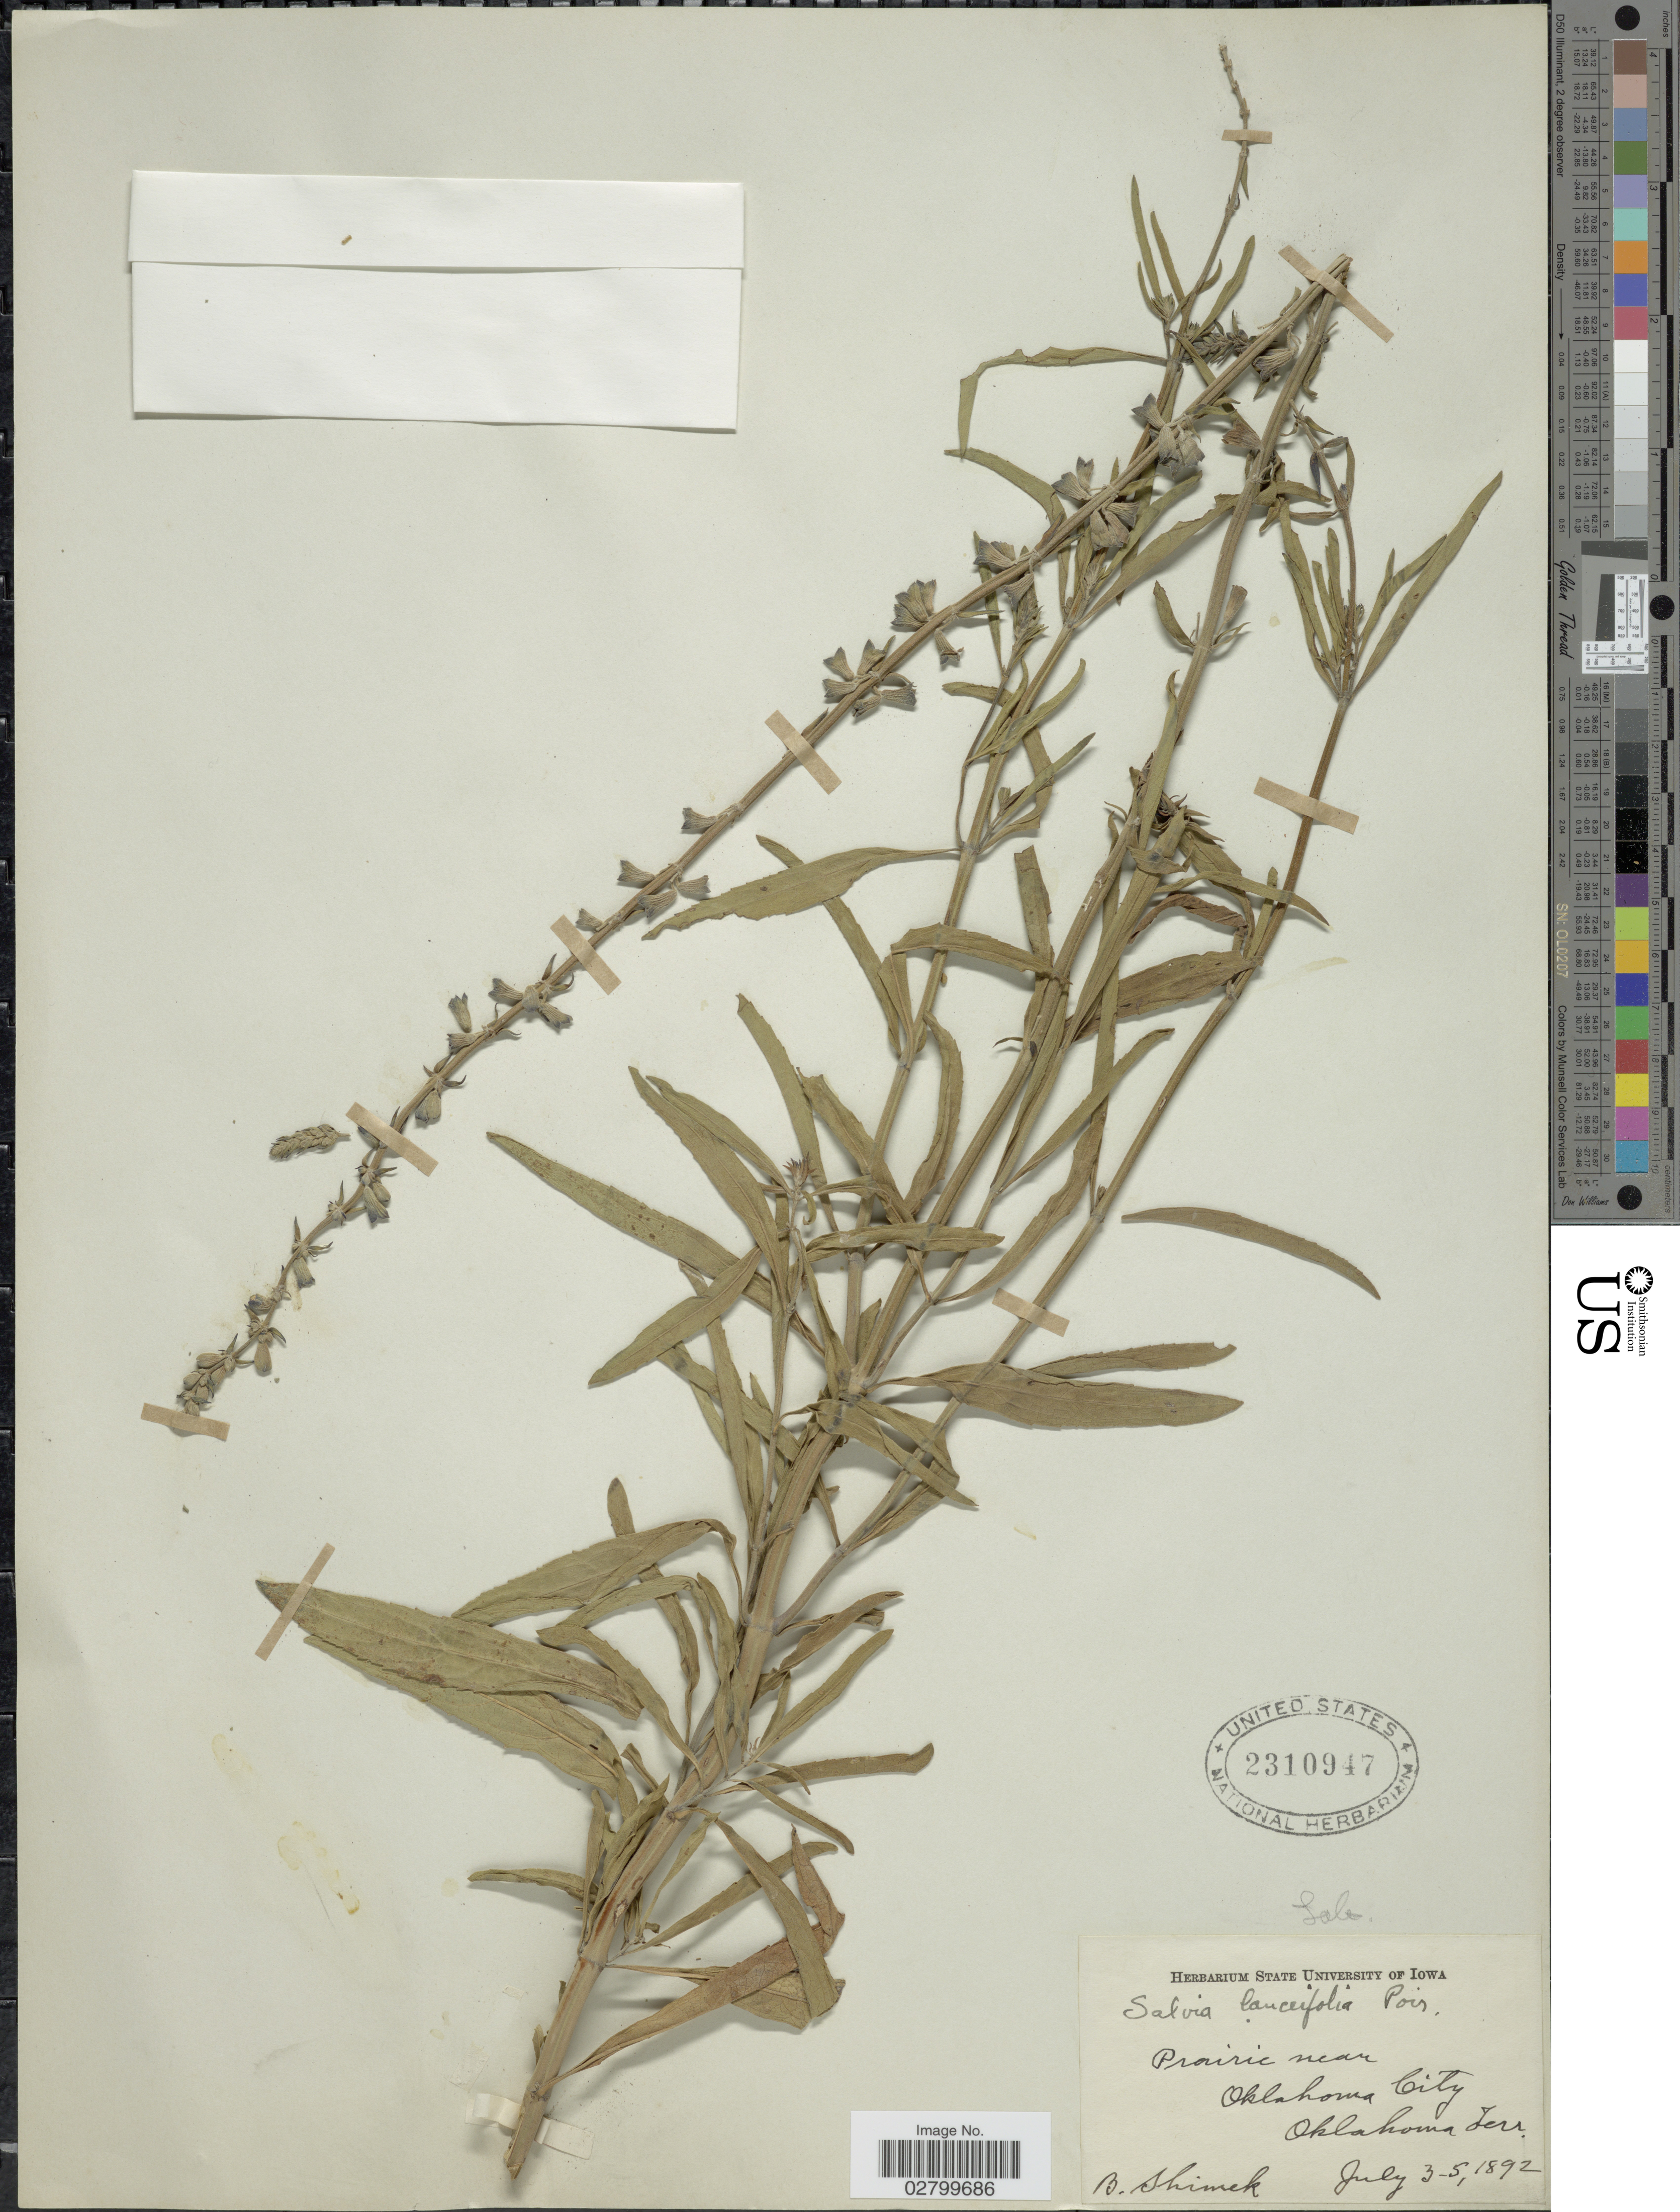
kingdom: Plantae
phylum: Tracheophyta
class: Magnoliopsida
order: Lamiales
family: Lamiaceae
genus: Salvia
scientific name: Salvia lanceaefolia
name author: Lam.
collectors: B. Shimek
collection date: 1892-07-03/1892-07-05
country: United States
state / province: Oklahoma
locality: Prairie near Oklahoma City, Oklahoma Terr.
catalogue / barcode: US 2310947